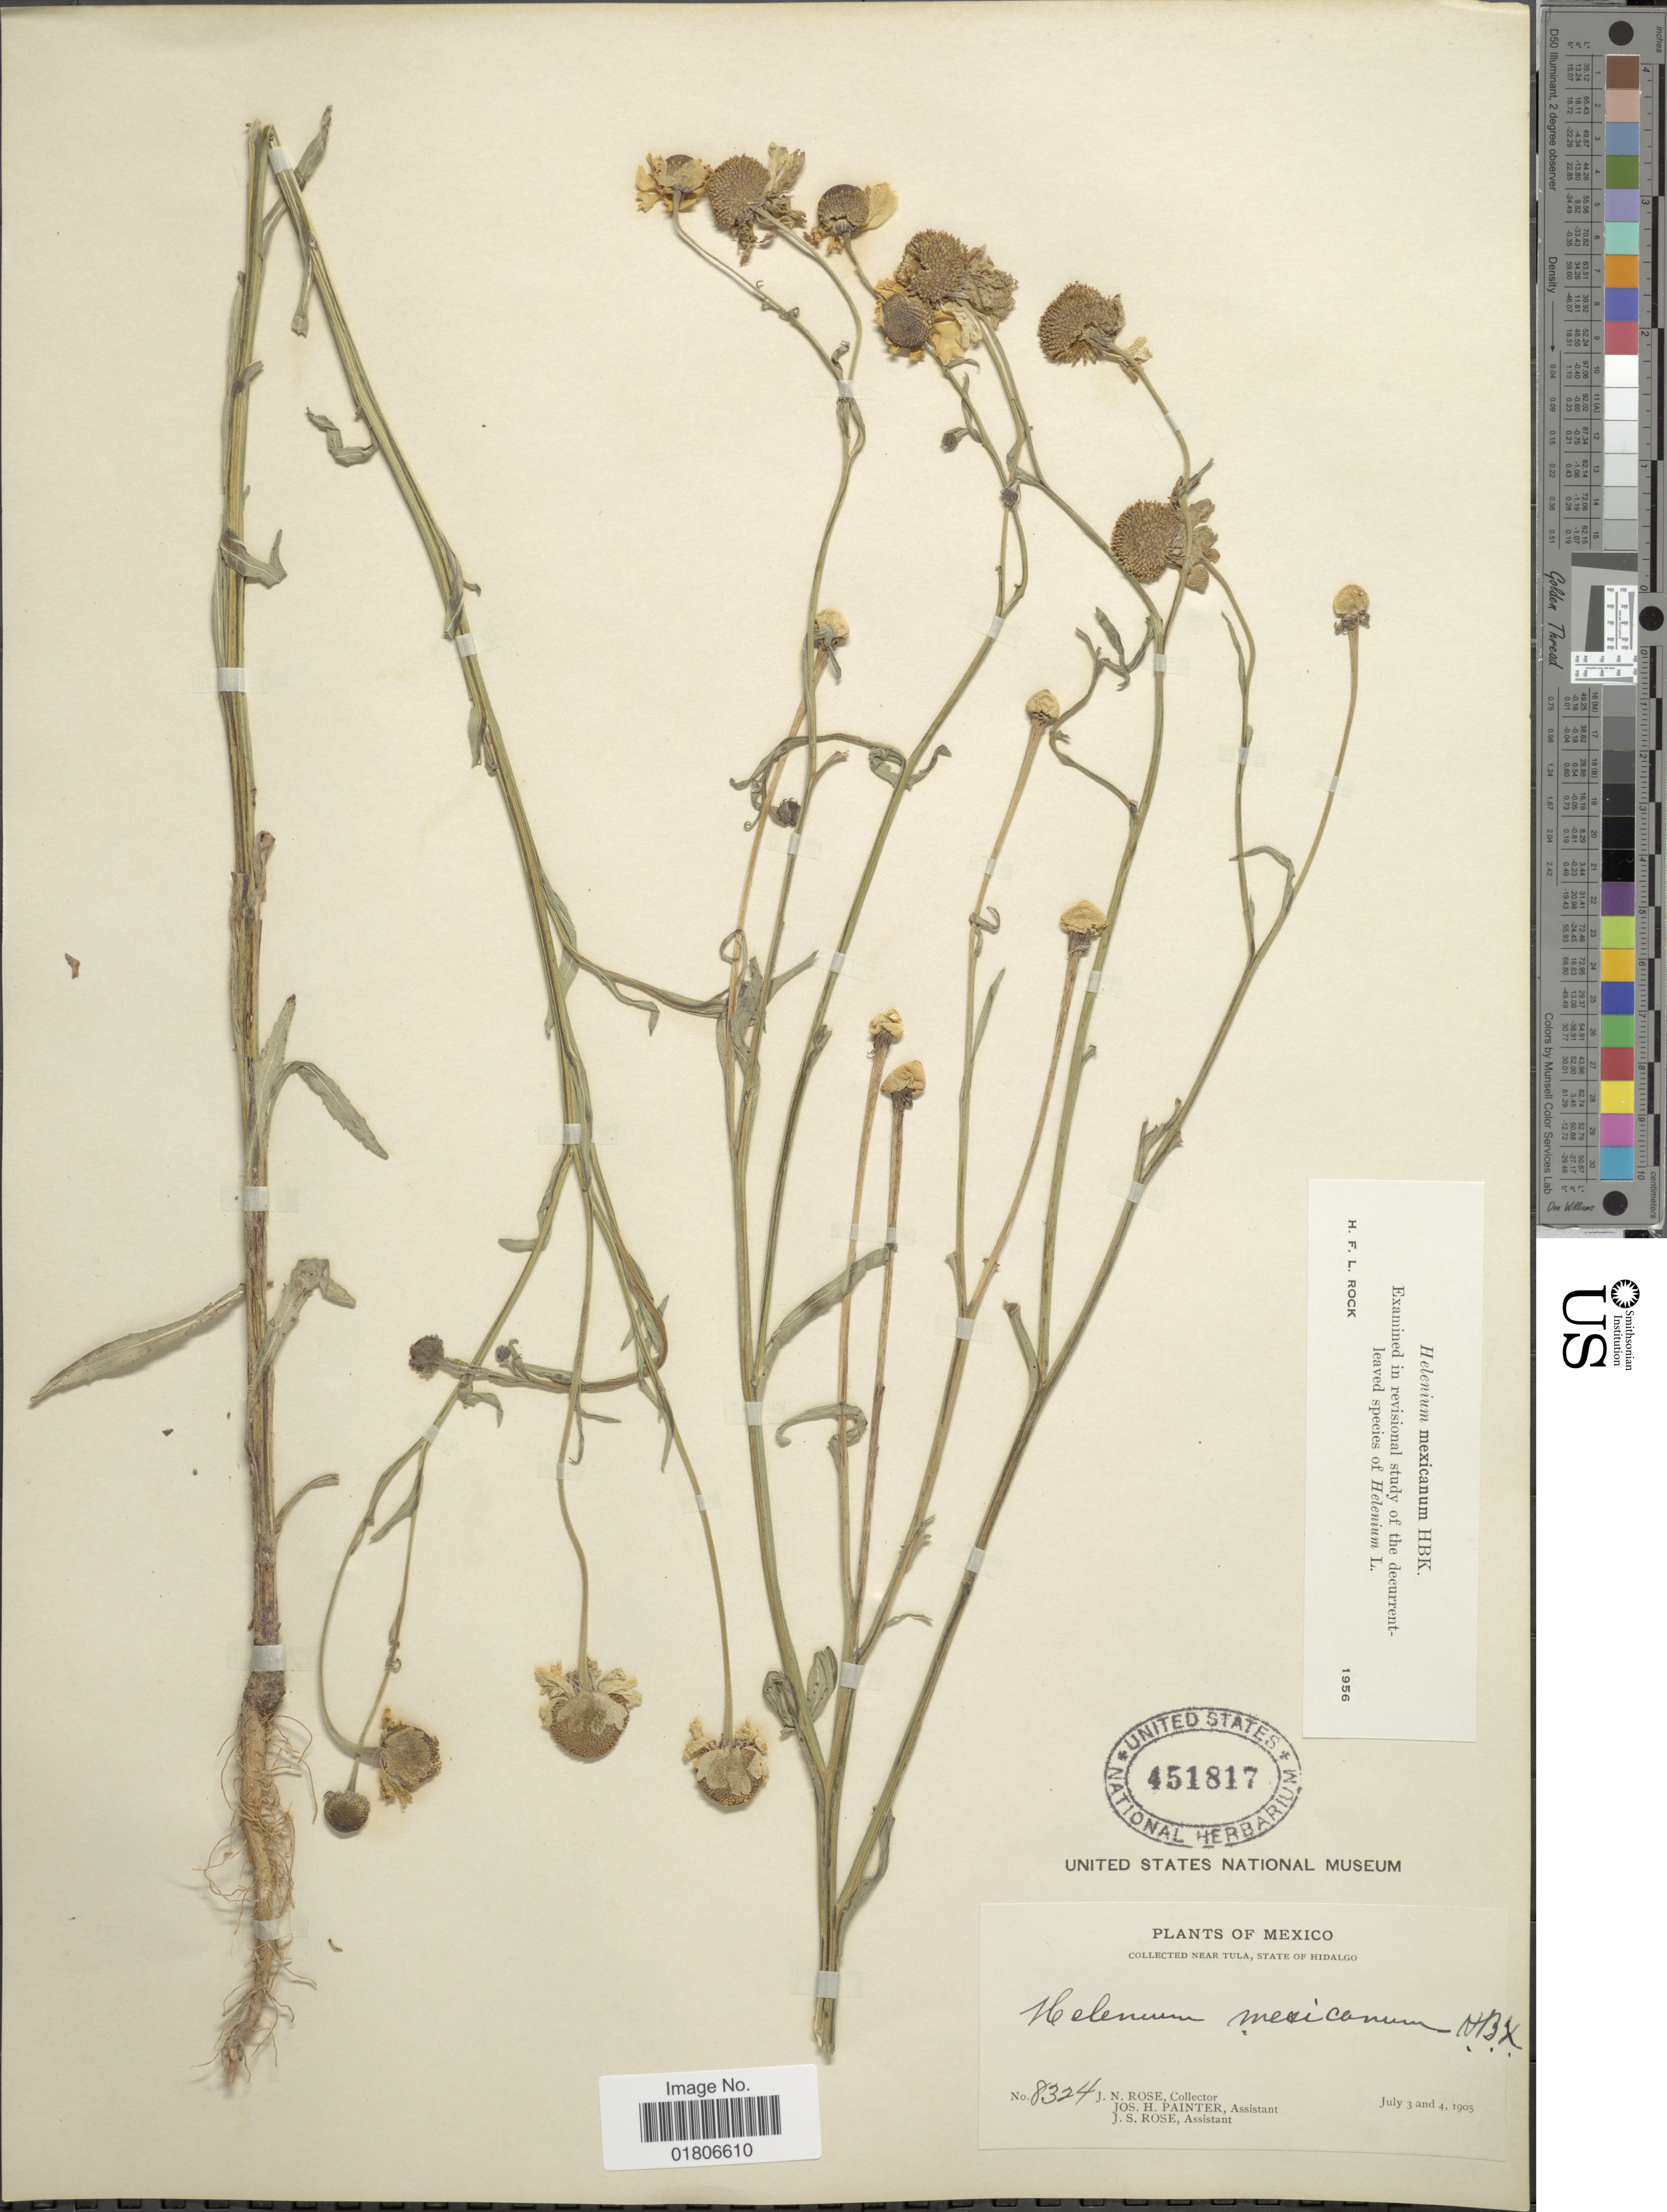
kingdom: Plantae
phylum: Tracheophyta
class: Magnoliopsida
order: Asterales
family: Asteraceae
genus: Helenium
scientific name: Helenium mexicanum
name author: Kunth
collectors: J. N. Rose, J. H. Painter & J. S. Rose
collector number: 8324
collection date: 1905-07-03/1905-07-04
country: Mexico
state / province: Hidalgo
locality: Near Tula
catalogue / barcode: US 451817